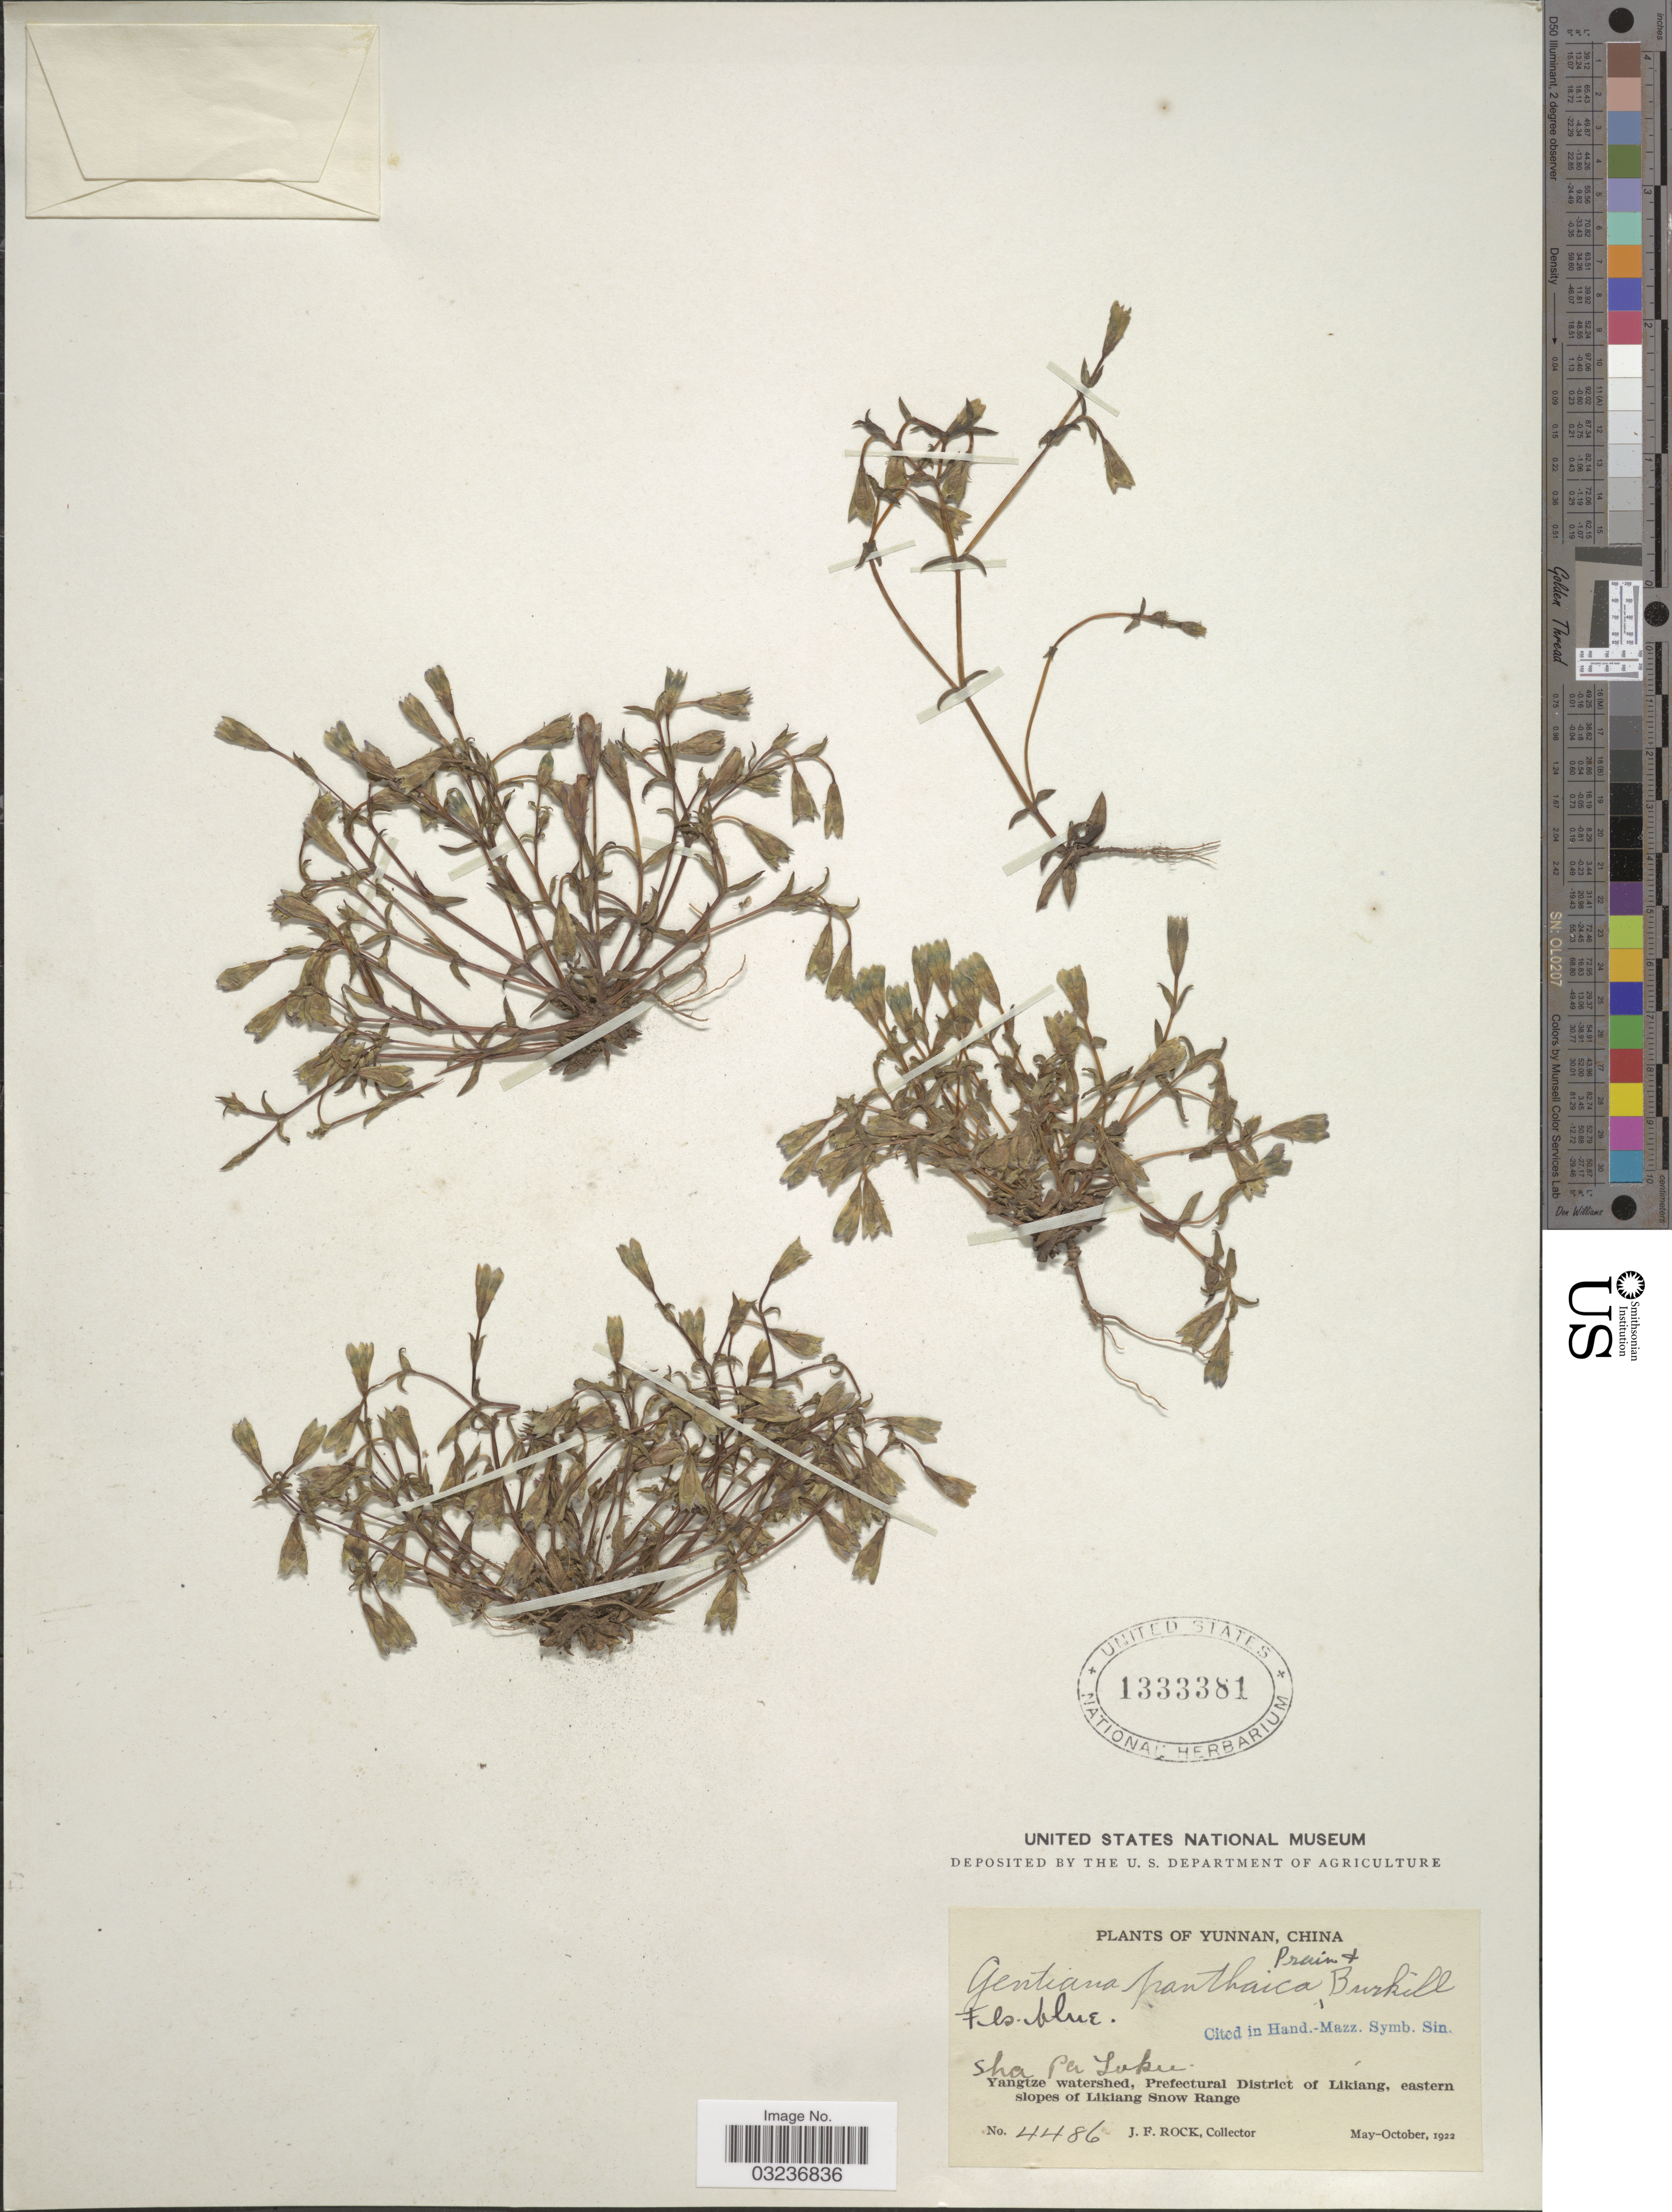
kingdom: Plantae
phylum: Tracheophyta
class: Magnoliopsida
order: Gentianales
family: Gentianaceae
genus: Gentiana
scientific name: Gentiana panthaica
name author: Prain & Burkill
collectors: J. Rock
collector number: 4486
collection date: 1922-05/1922-10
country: China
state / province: Yunnan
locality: Sha Pa Luku, Yangtze watershed, Prefectural District of Likiang, eastern slopes of Likiang Snow Range.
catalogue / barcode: US 1333381